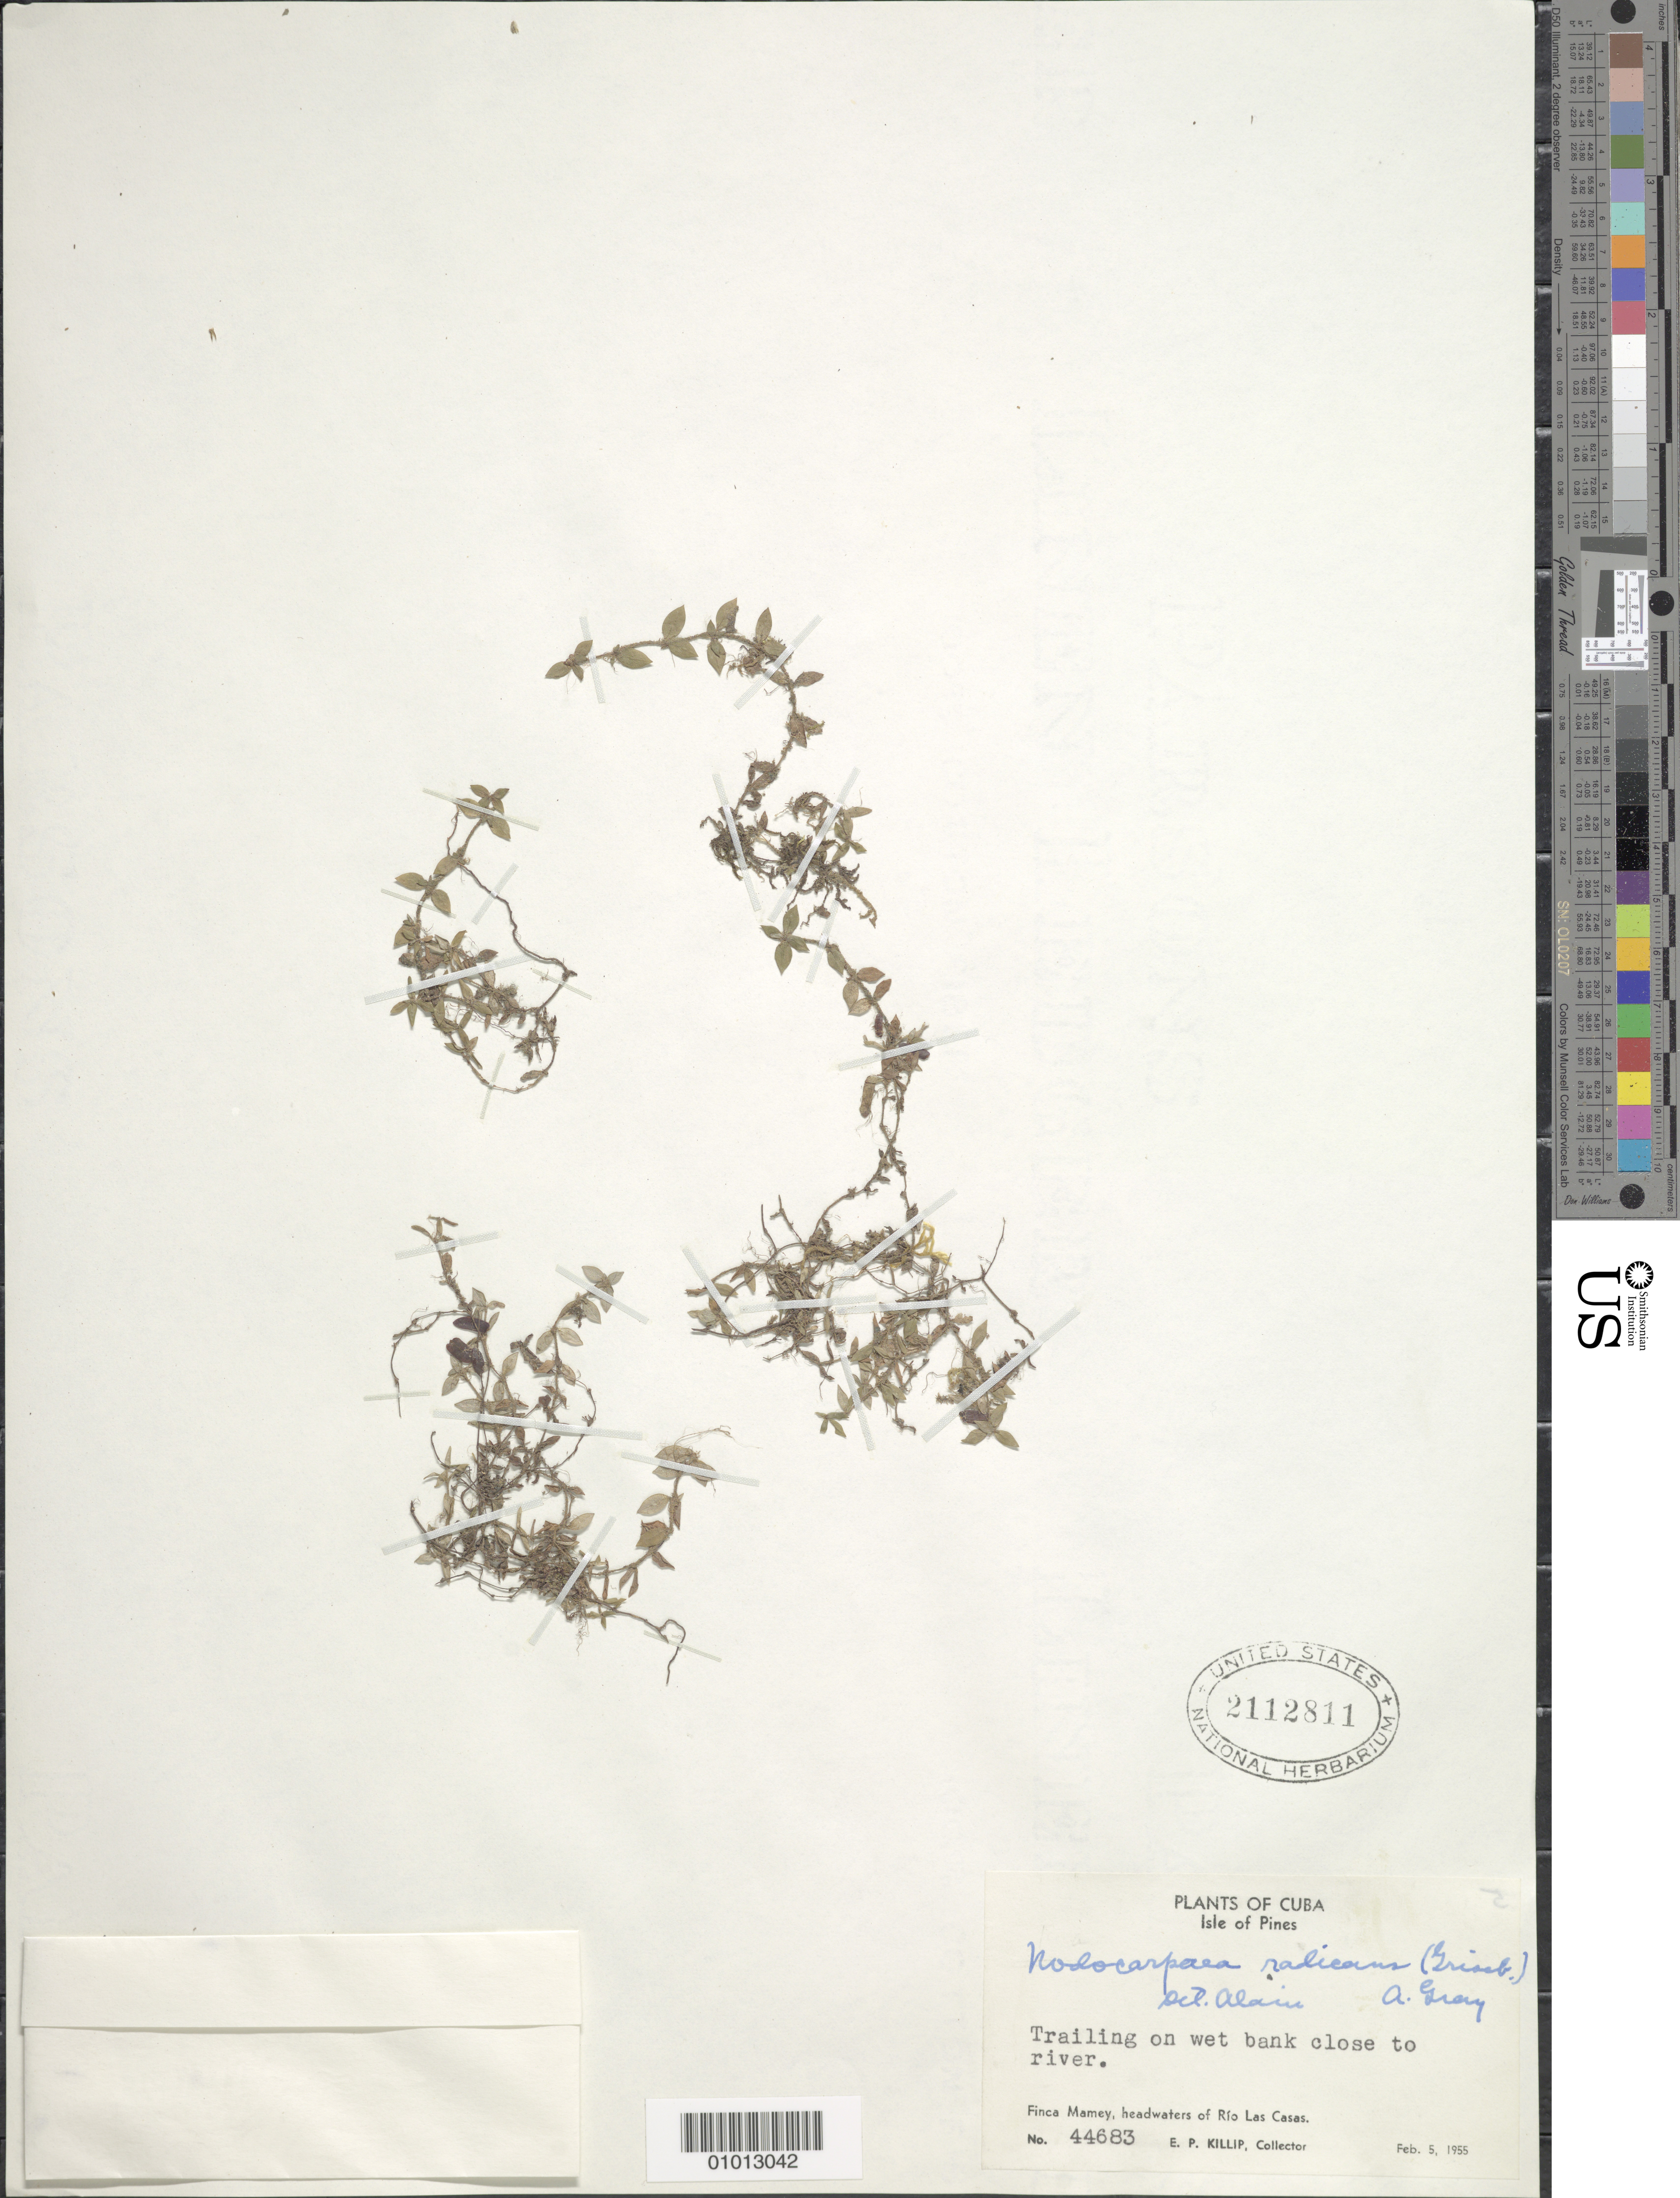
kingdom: Plantae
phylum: Tracheophyta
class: Magnoliopsida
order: Gentianales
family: Rubiaceae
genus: Nodocarpaea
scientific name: Nodocarpaea radicans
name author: (Griseb.) A. Gray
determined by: Liogier, Alain H.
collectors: E. P. Killip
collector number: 44683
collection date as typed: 05 Feb 1955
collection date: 1955-02-05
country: Cuba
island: Isla de la Juventud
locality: Isle of Pines, Finca Mamey, headwaters of Río Las Casas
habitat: Trailing of wet bank close to river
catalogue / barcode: US 2112811